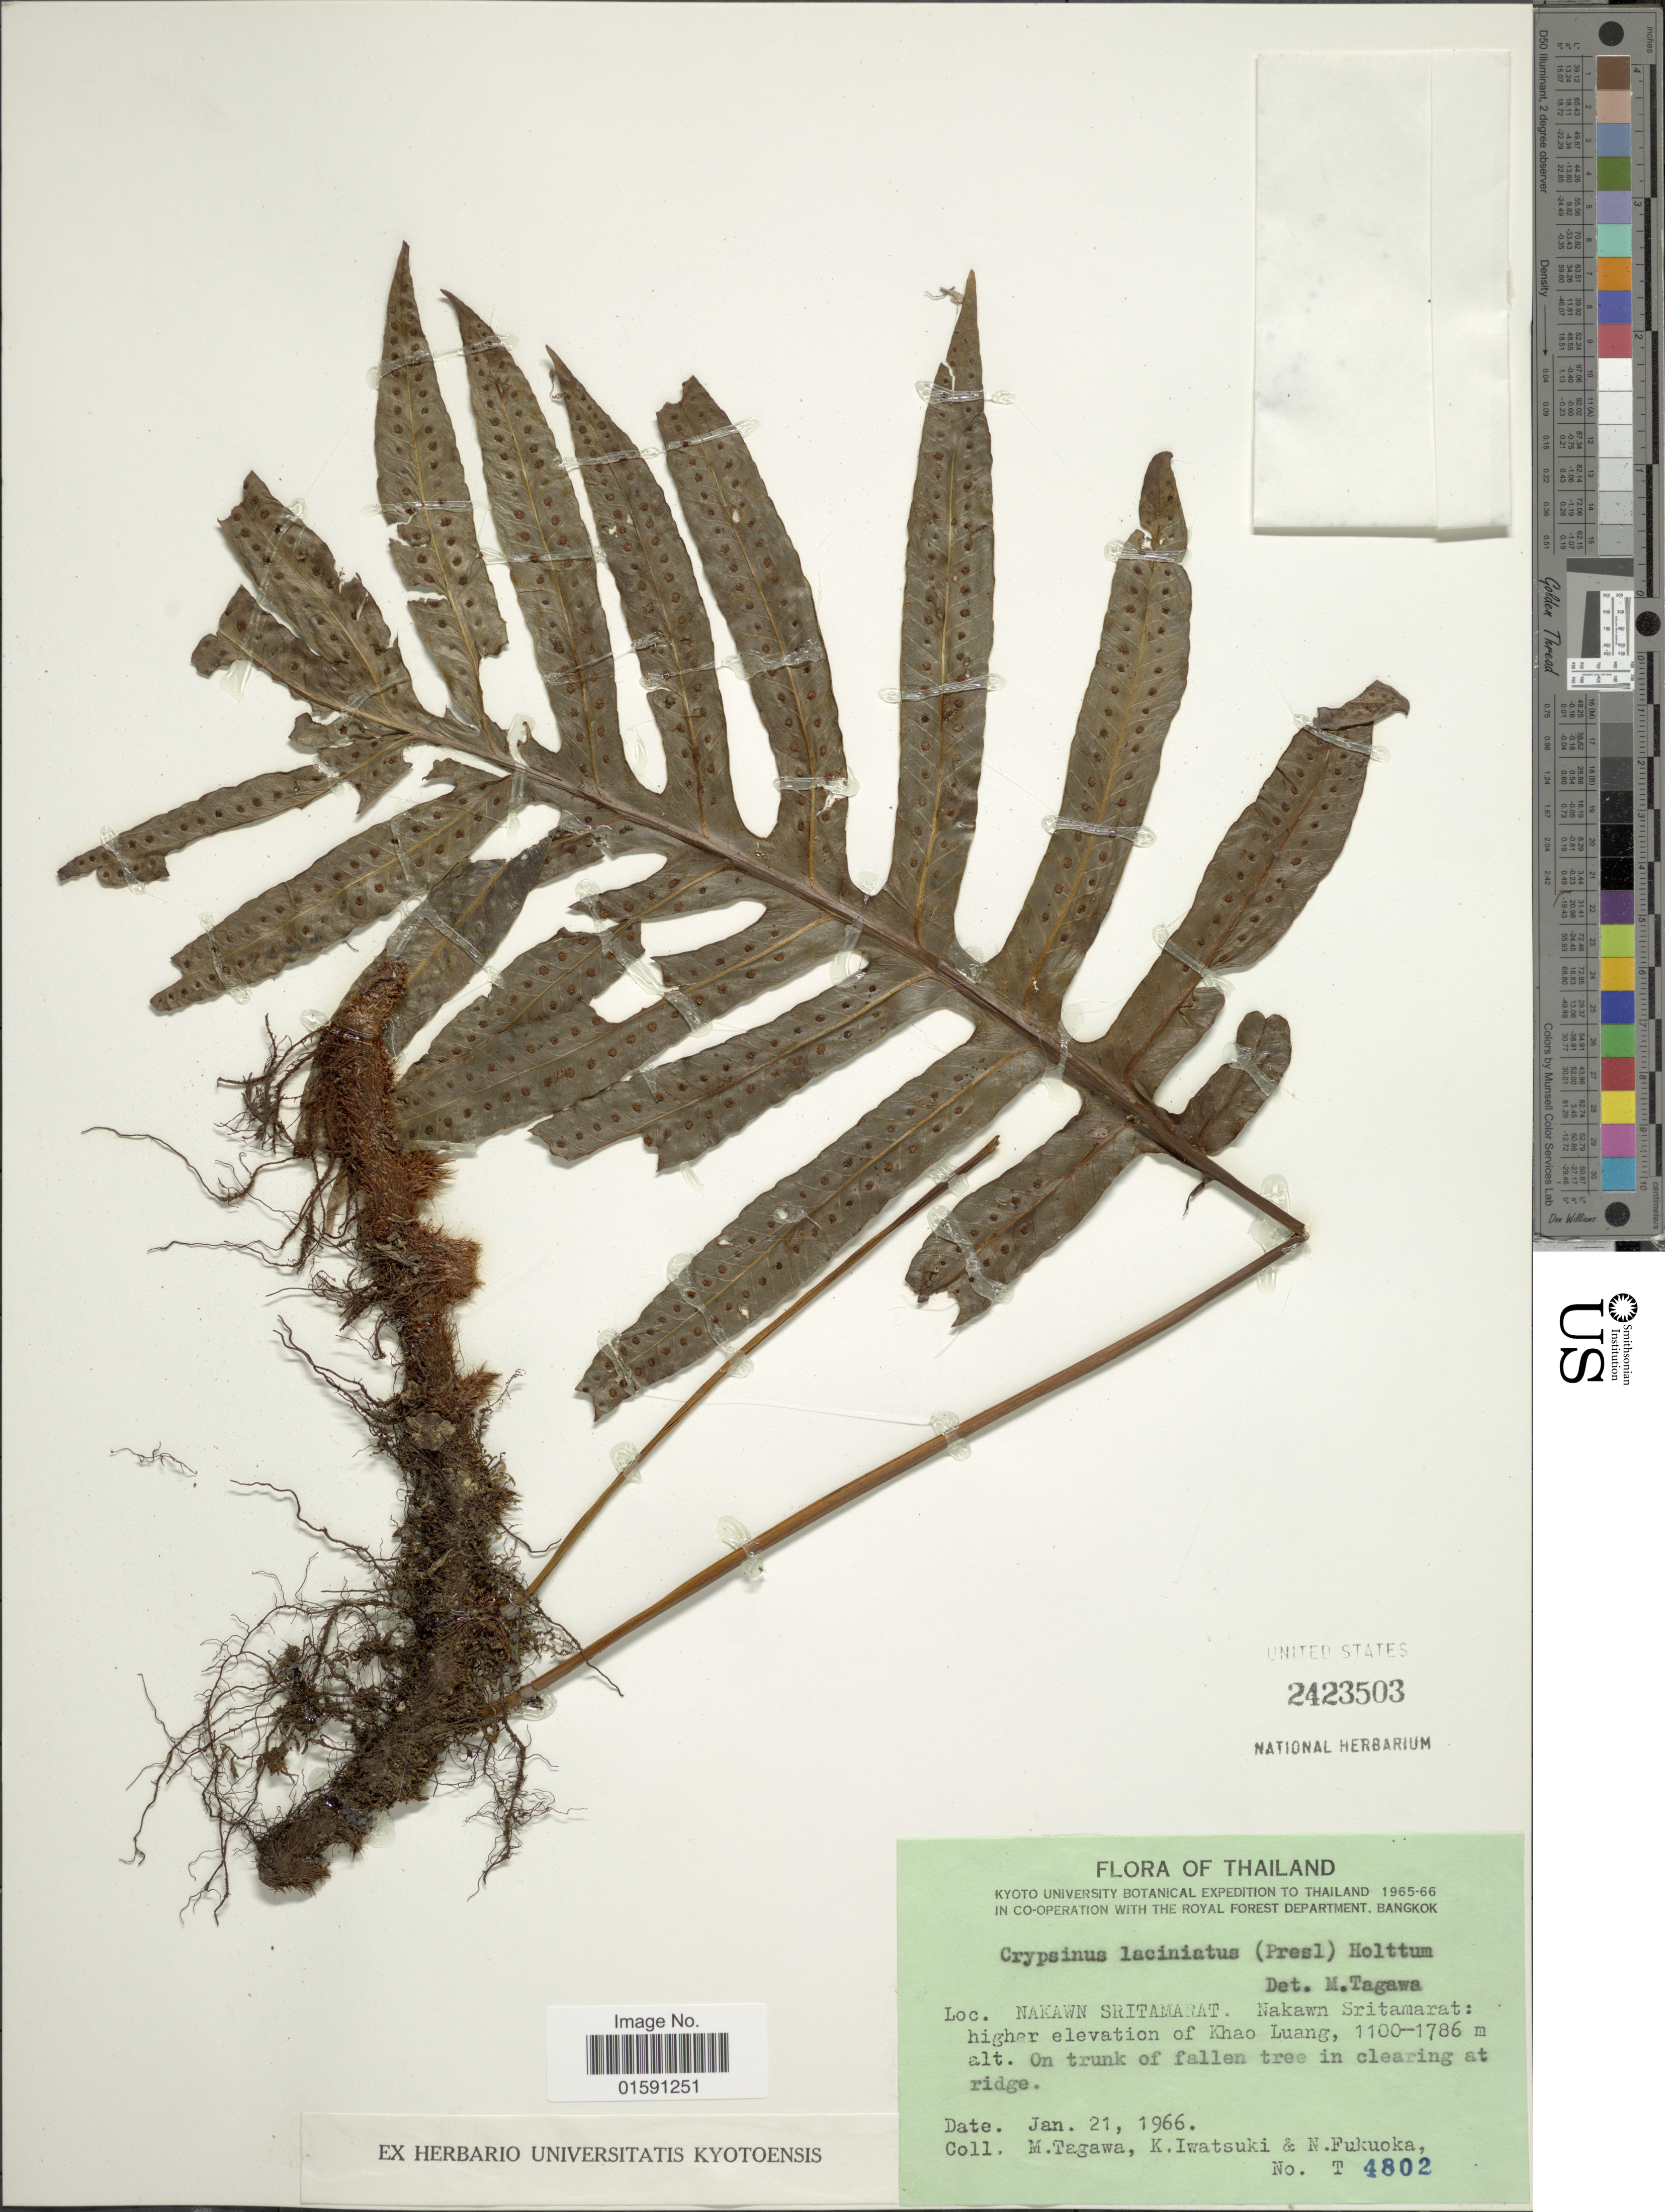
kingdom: Plantae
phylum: Tracheophyta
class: Polypodiopsida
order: Polypodiales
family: Polypodiaceae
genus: Selliguea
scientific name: Selliguea laciniata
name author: (C. Presl) Hovenkamp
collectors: M. Tagawa, K. Iwatsuki & N. Fukuoka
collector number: T 4802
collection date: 1966-01-21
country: Thailand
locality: Nakawn Sritamarat: higher elevation of Khao Luang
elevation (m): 1100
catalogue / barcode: US 2423503